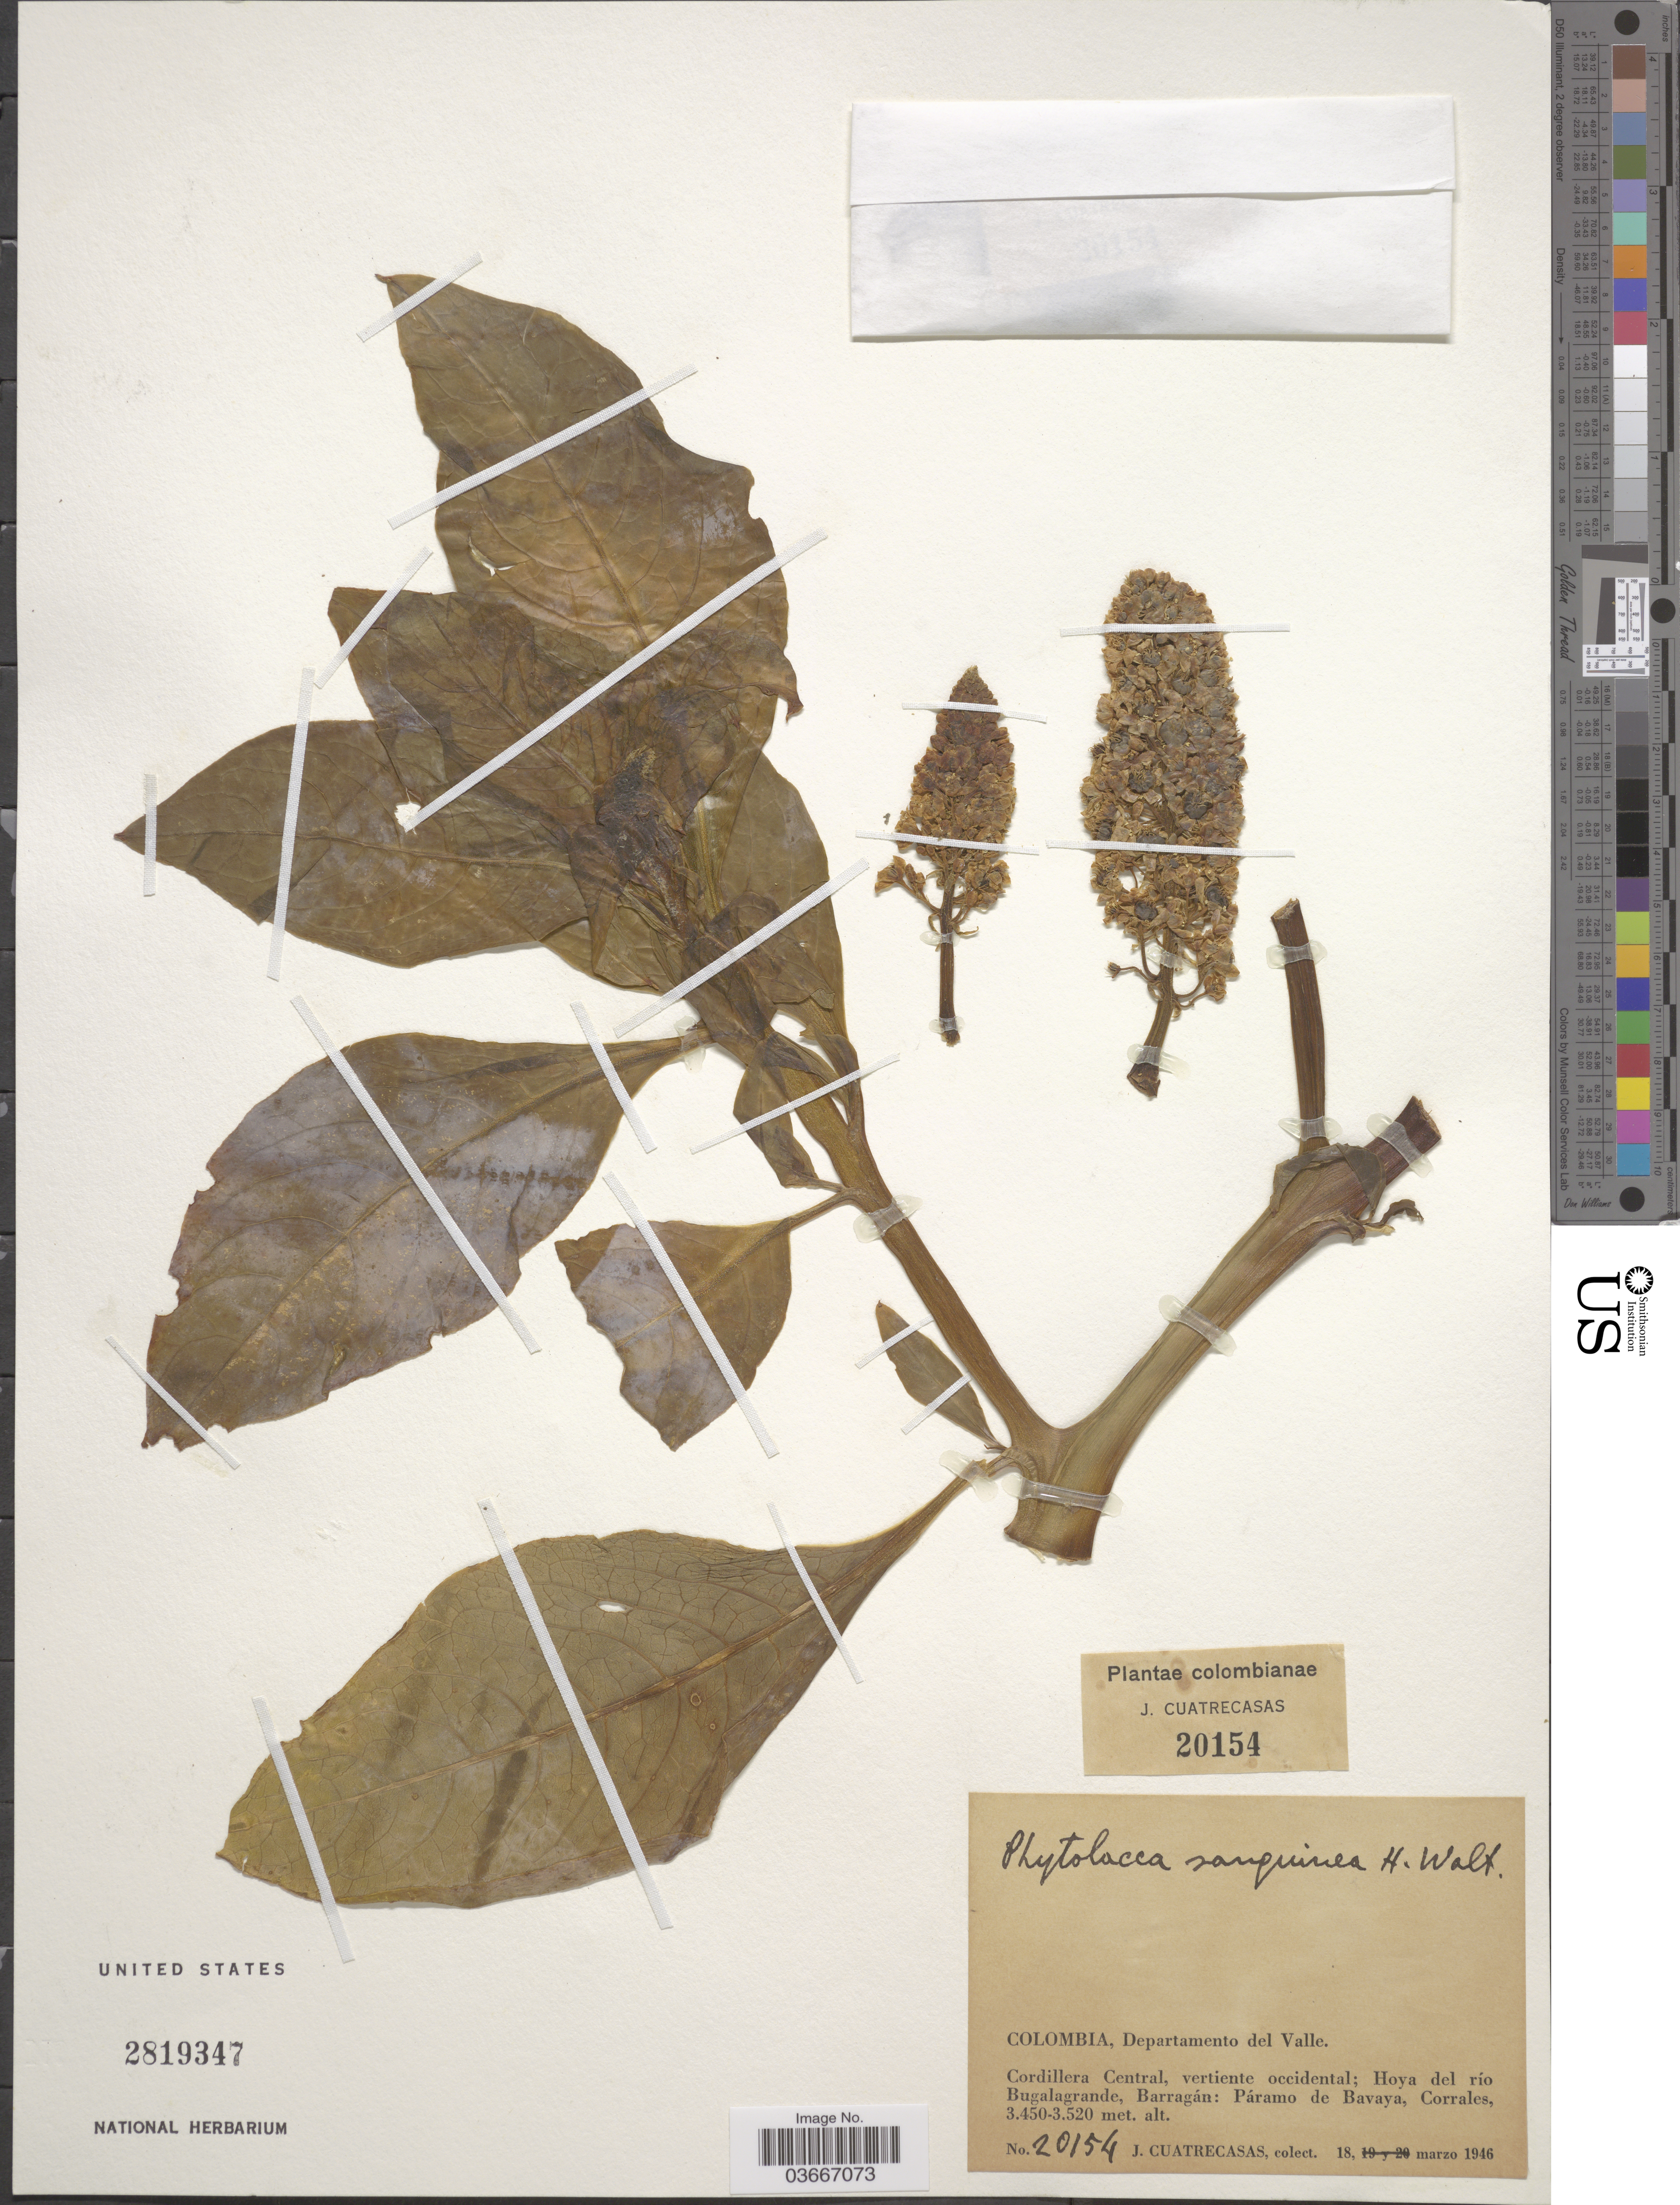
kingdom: Plantae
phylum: Tracheophyta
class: Magnoliopsida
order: Caryophyllales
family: Phytolaccaceae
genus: Phytolacca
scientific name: Phytolacca sanguinea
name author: H. Walter in Engl.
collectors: J. Cuatrecasas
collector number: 20154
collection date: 1946-03-18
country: Colombia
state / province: Valle del Cauca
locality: Departamento del Valle. Cordillera Central, vertiente occidental; Hoya del río Bugalagrande, Barragán: Páramo de Bavaya, Corrales.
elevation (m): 3450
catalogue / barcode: US 2819347